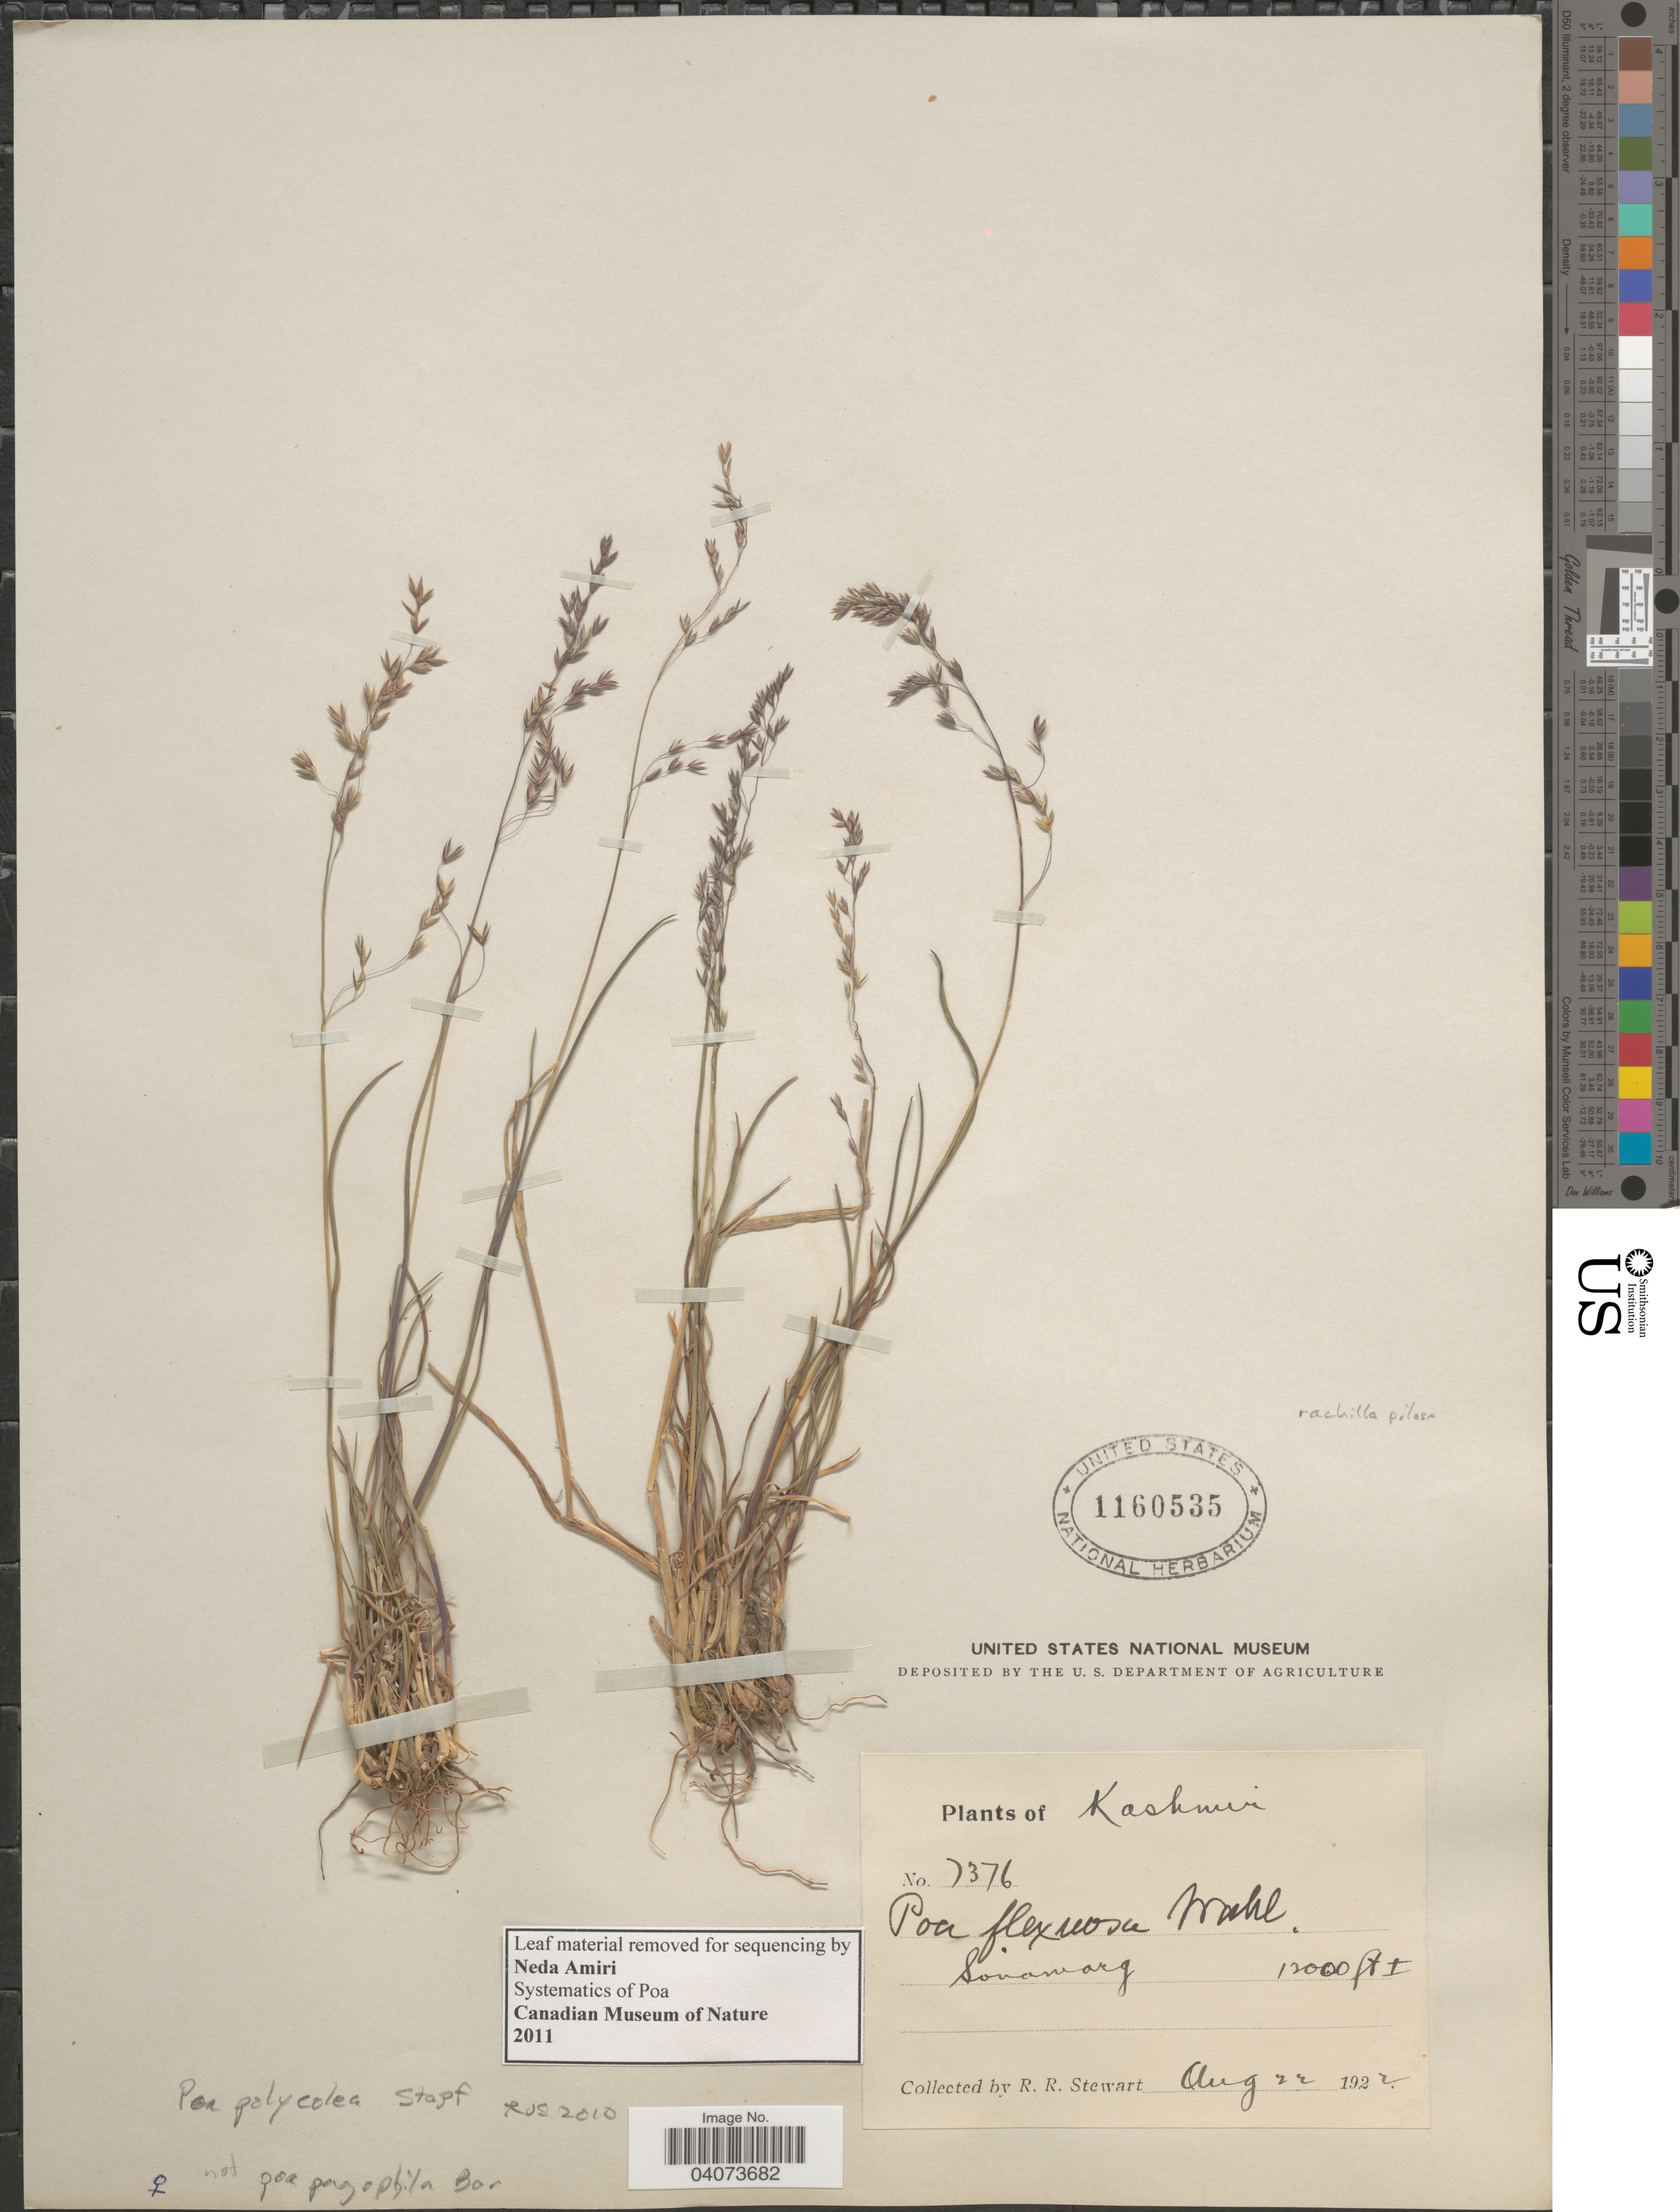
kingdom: Plantae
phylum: Tracheophyta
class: Liliopsida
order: Poales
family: Poaceae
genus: Poa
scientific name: Poa polycolea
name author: Stapf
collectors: R. Stewart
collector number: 7376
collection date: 1922-08-22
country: India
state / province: Jammu and Kashmir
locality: Kashmir. Sonamarg.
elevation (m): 3658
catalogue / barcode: US 1160535